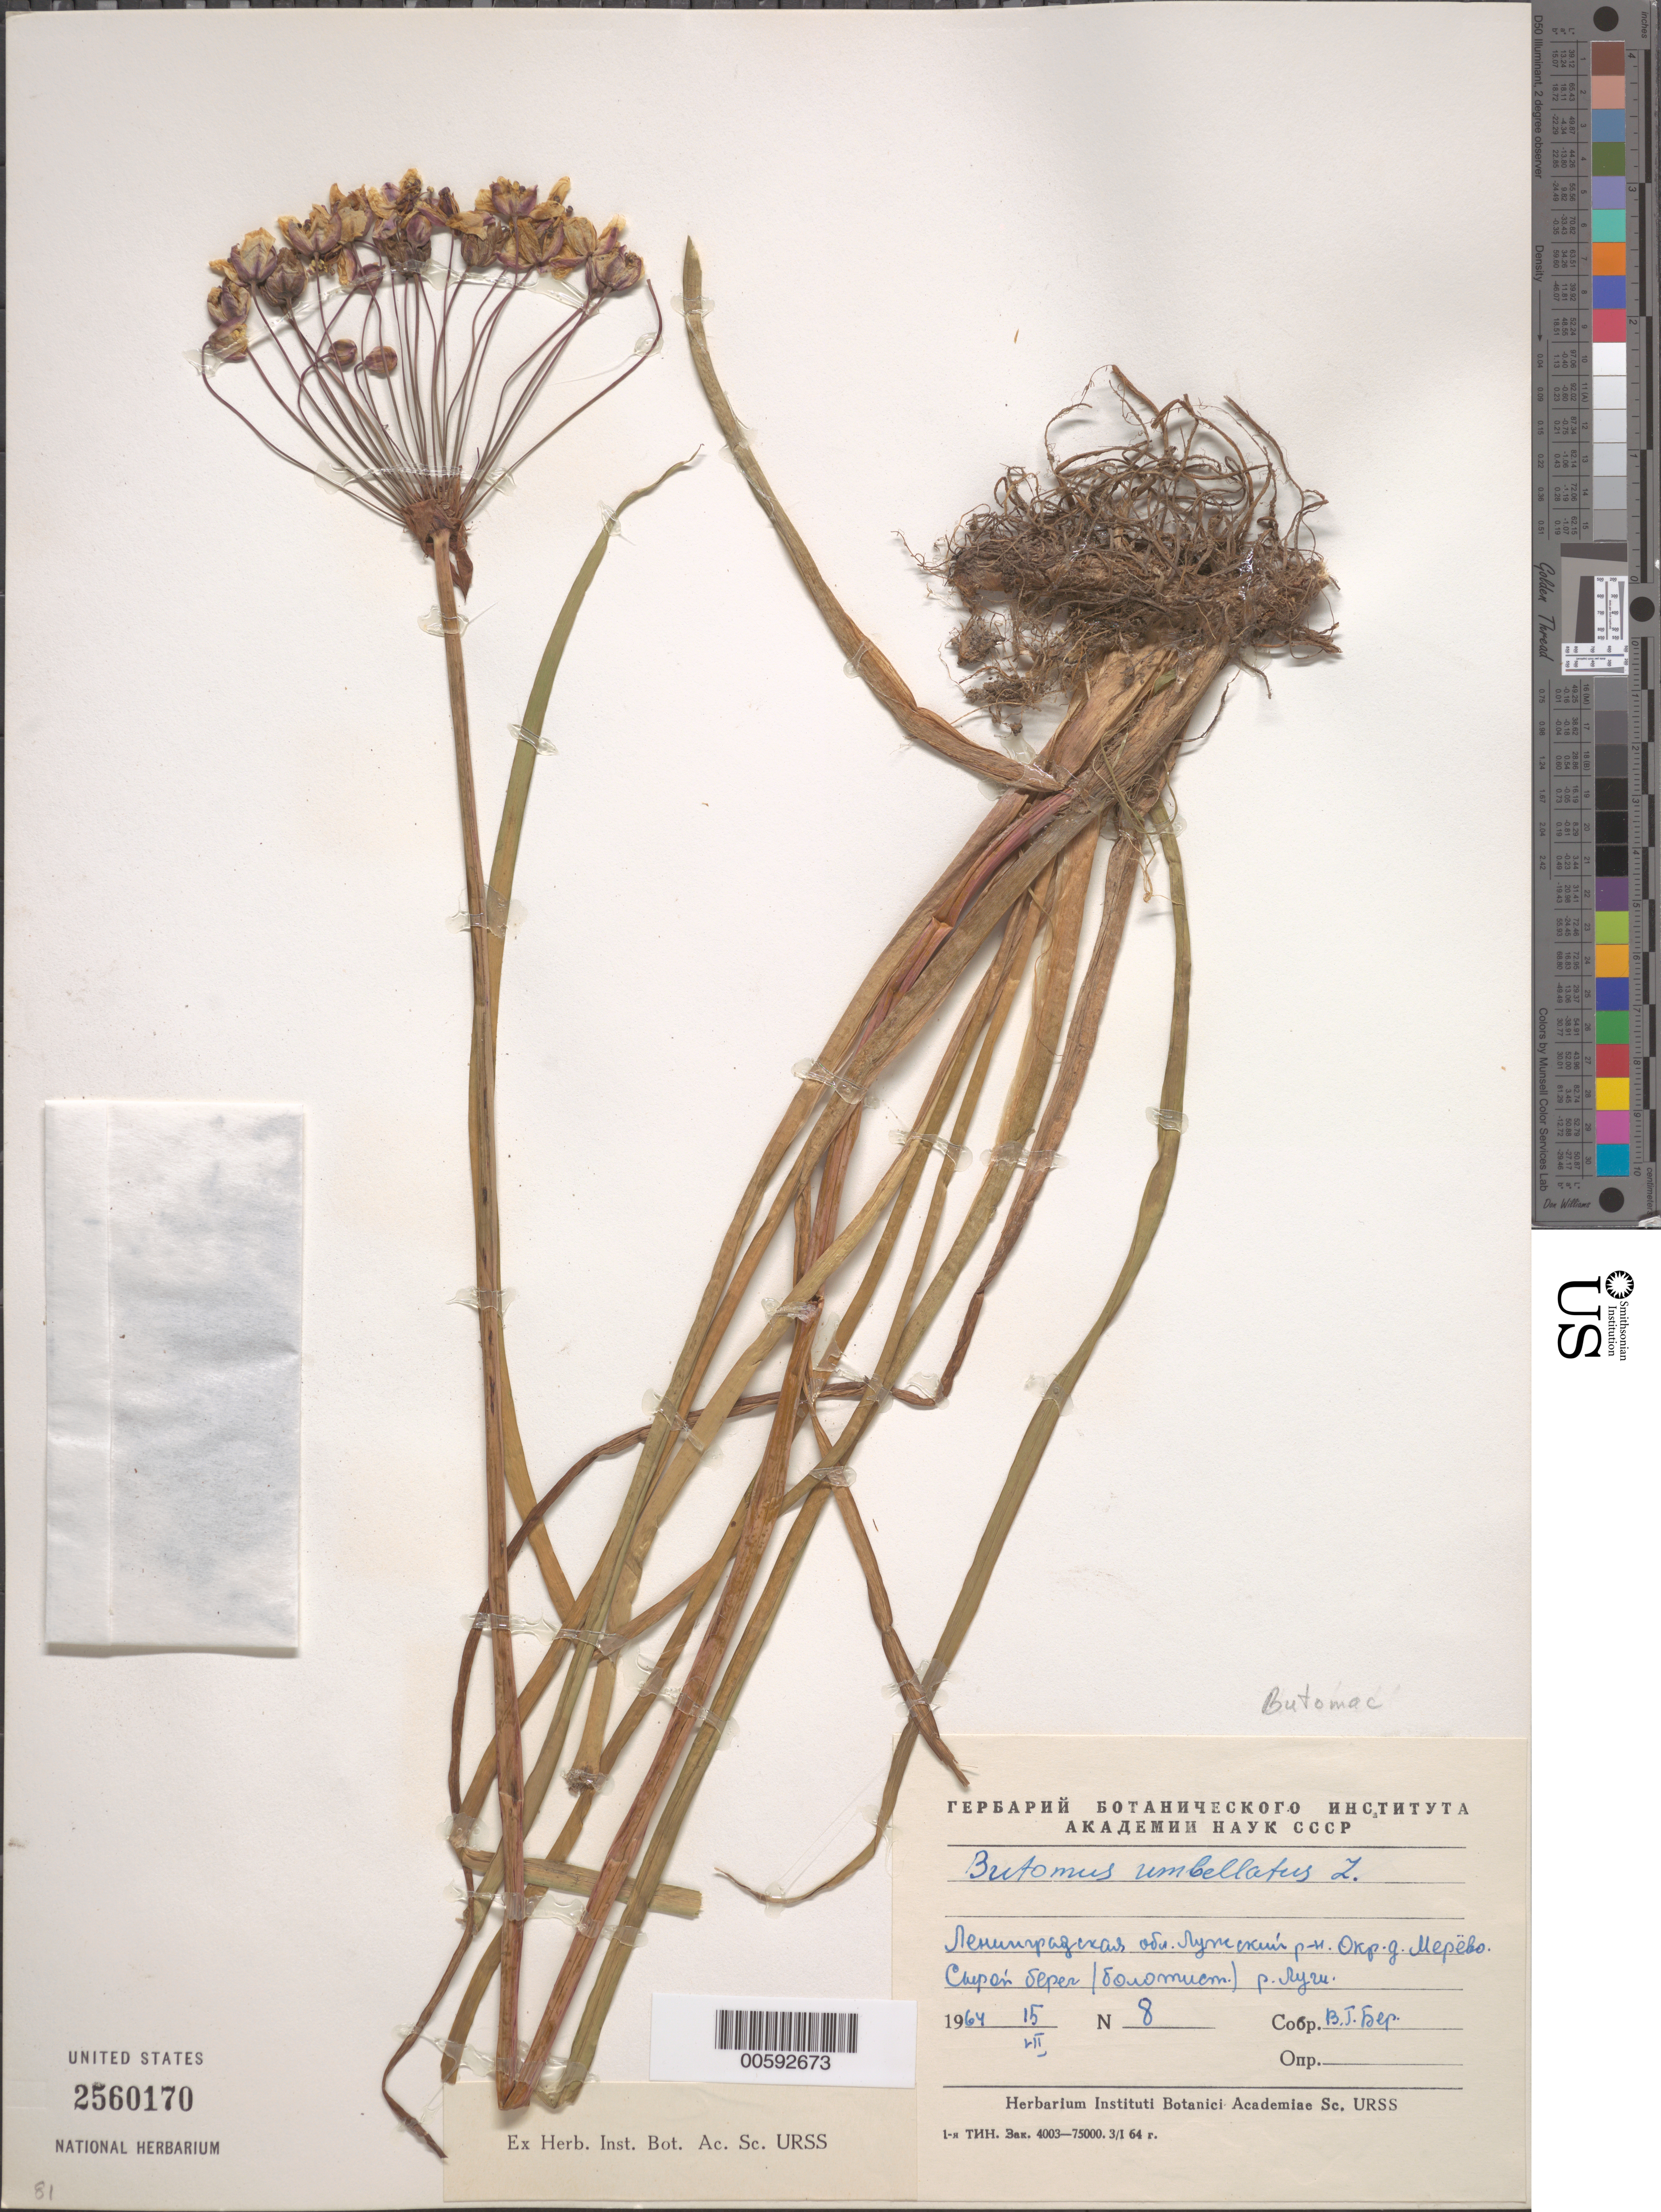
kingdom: Plantae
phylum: Tracheophyta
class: Liliopsida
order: Alismatales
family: Butomaceae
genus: Butomus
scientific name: Butomus umbellatus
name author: L.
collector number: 8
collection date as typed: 15 Jul 1964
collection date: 1964-07-15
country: Russian Federation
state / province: St. Petersburg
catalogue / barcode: US 2560170